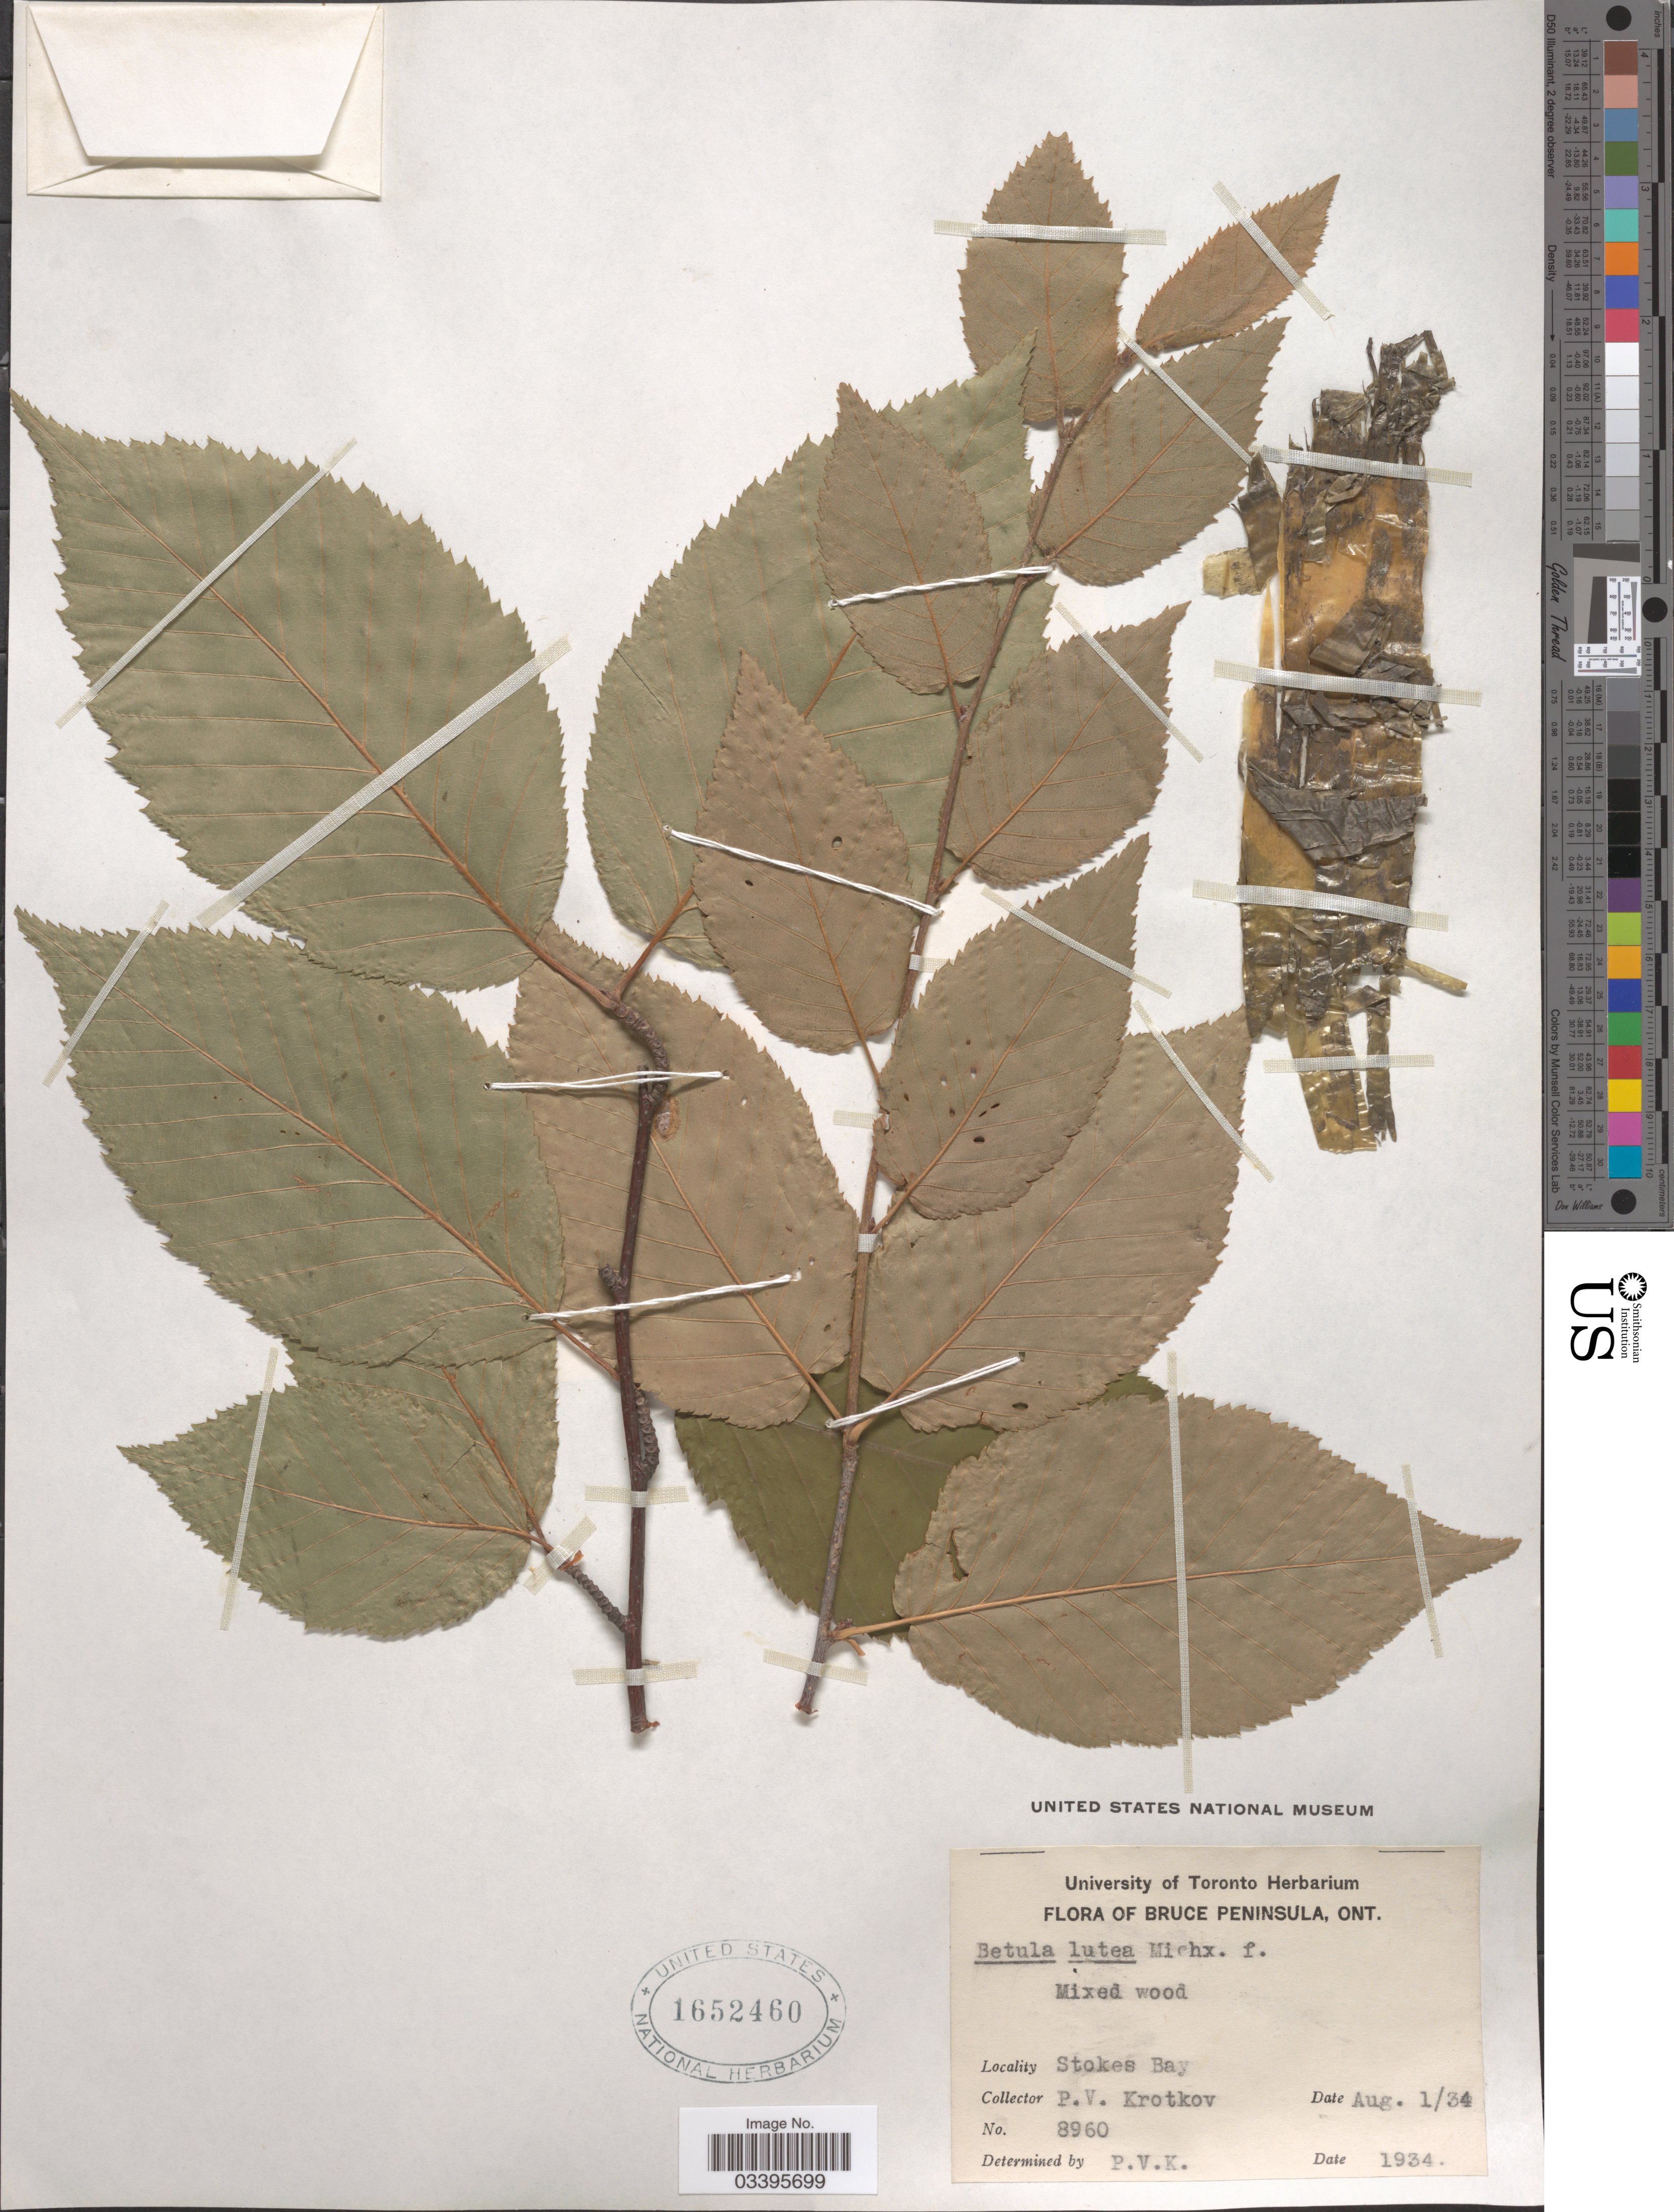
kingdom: Plantae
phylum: Tracheophyta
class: Magnoliopsida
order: Fagales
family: Betulaceae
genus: Betula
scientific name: Betula lutea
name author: F. Michx.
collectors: P. V. Krotkov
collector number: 8960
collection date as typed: Transcribed d/m/y: 1/8/34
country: Canada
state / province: Ontario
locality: Bruce Peninsula. Stokes Bay.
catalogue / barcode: US 1652460